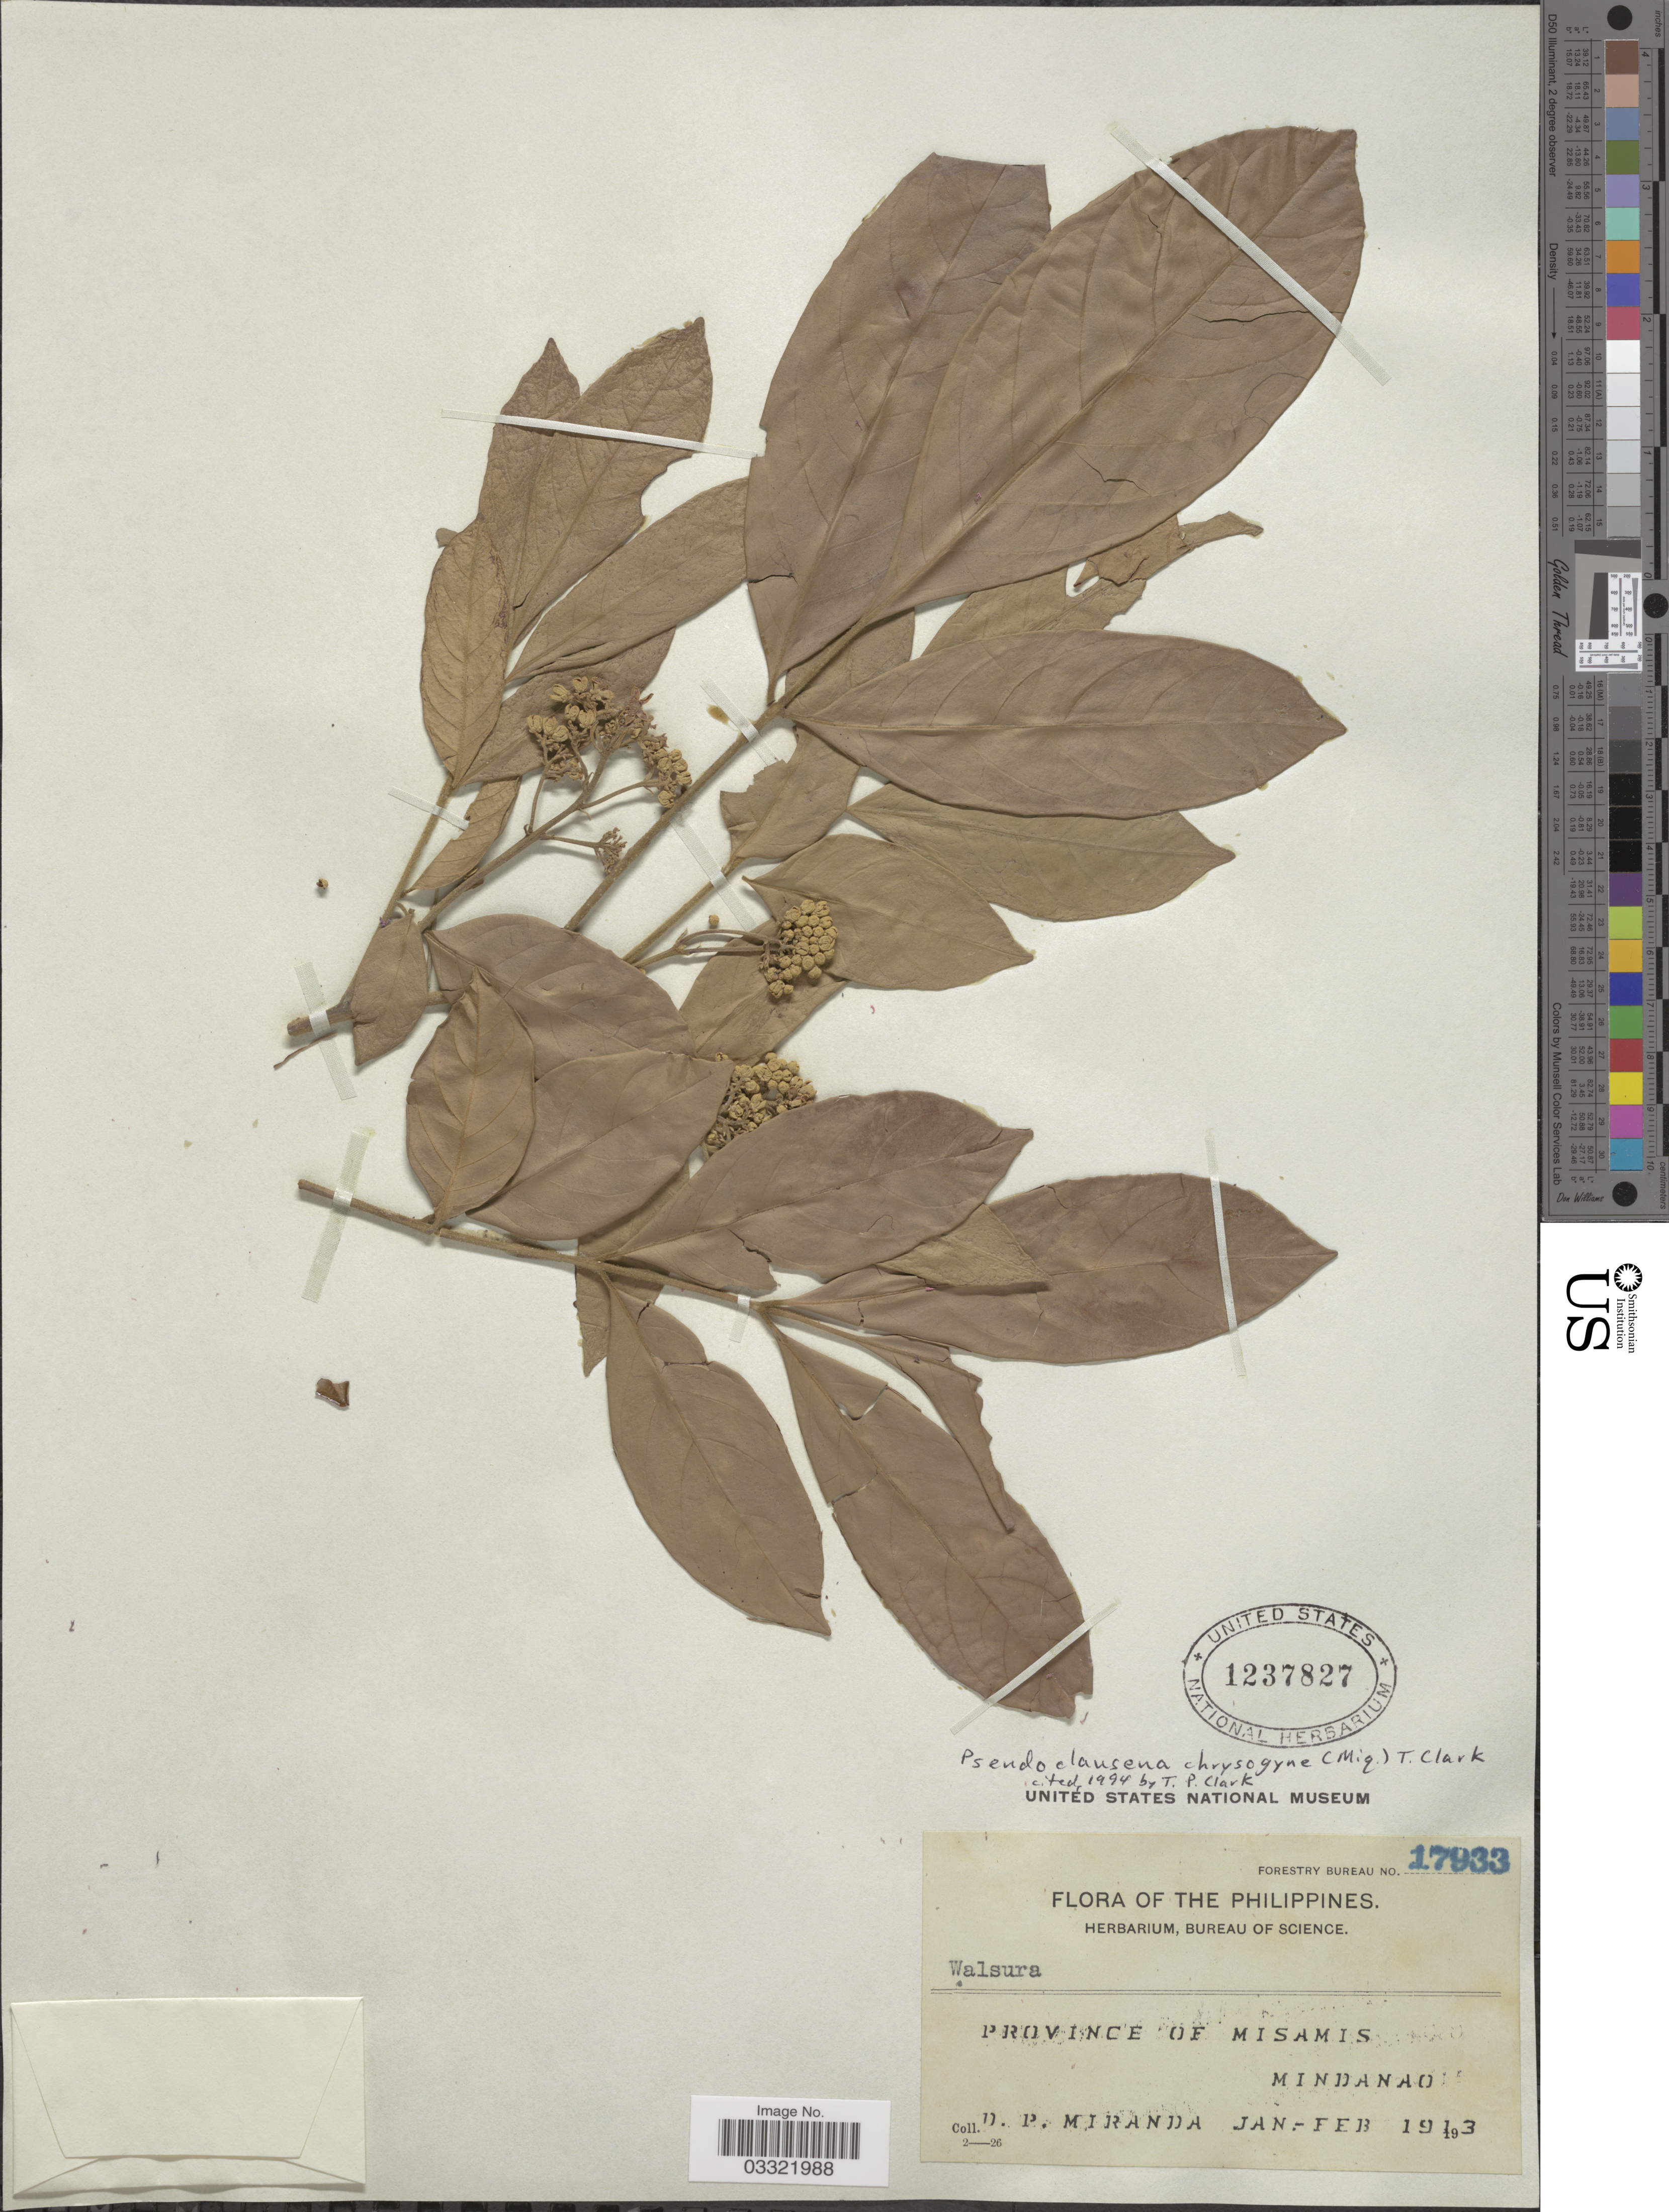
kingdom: Plantae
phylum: Tracheophyta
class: Magnoliopsida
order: Sapindales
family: Meliaceae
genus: Pseudoclausena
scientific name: Pseudoclausena chrysogyne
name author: (Miq.) T.P. Clark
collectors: D. P. Miranda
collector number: Forestry Bureau 17933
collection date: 1913-01/1913-02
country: Philippines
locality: Province of Misamis, Mindanao.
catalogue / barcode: US 1237827